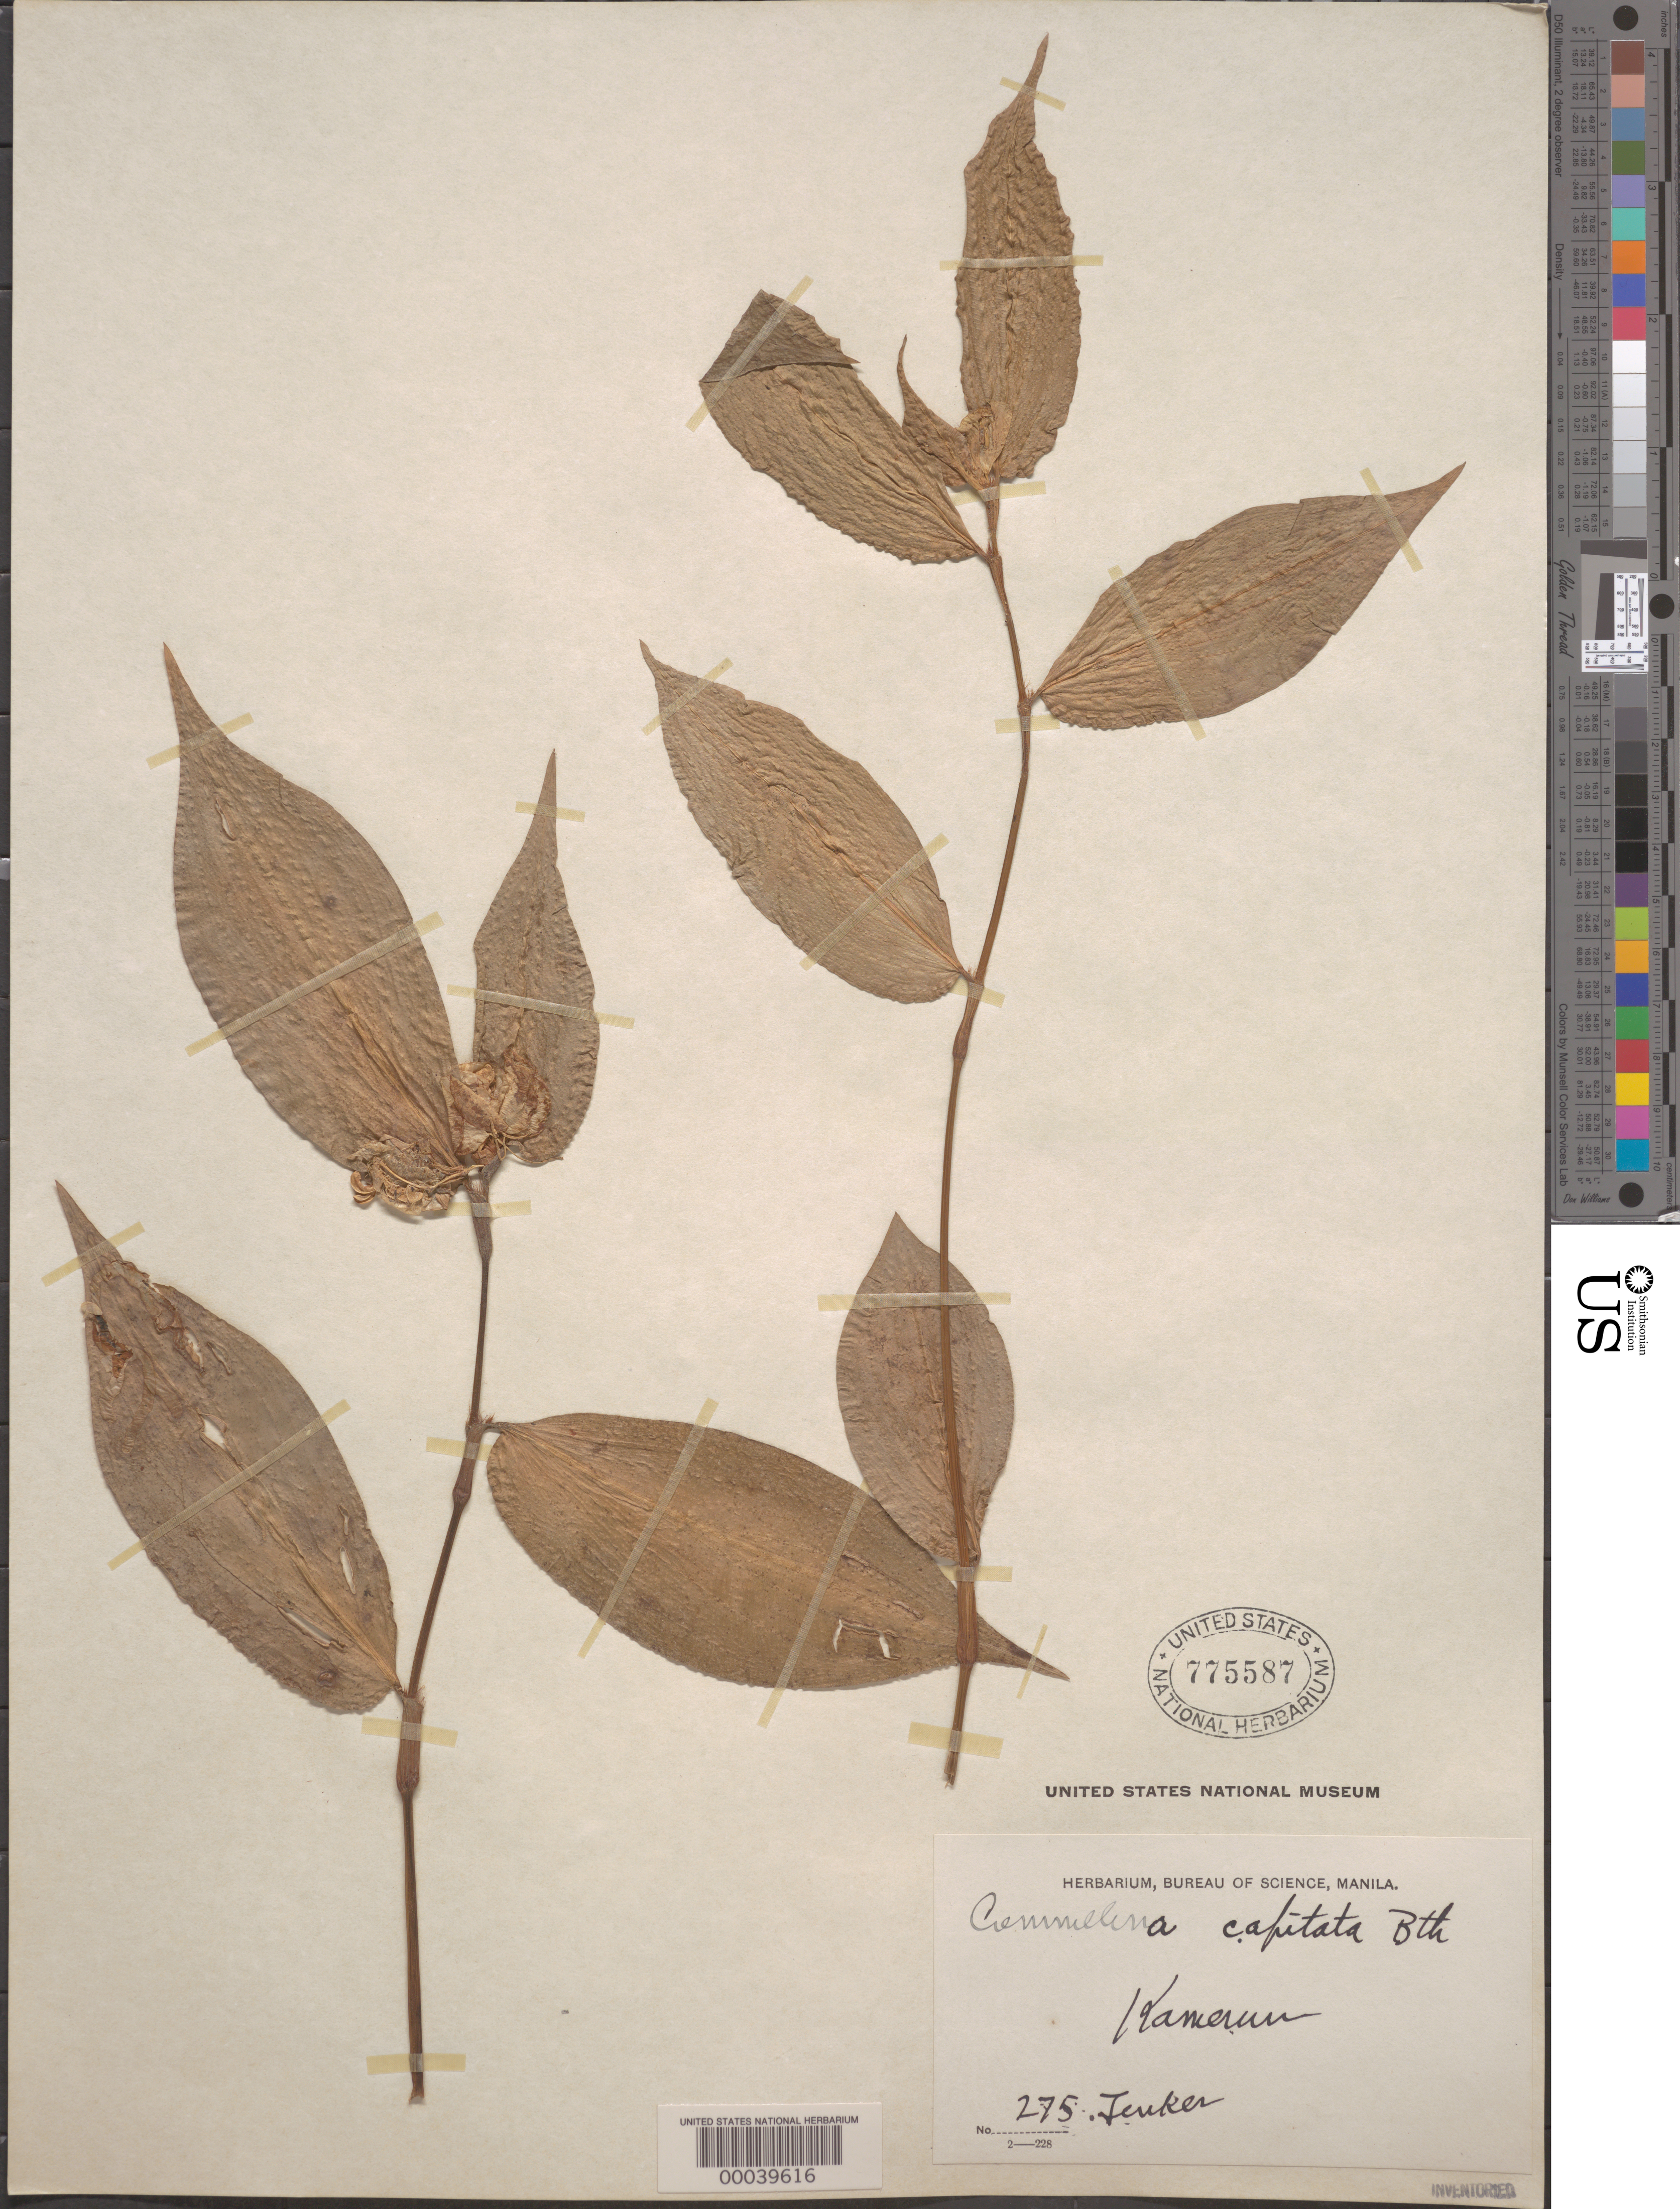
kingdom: Plantae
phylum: Tracheophyta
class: Liliopsida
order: Commelinales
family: Commelinaceae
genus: Commelina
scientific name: Commelina capitata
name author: Benth.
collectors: -. Jeuker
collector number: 275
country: Cameroon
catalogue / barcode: US 775587